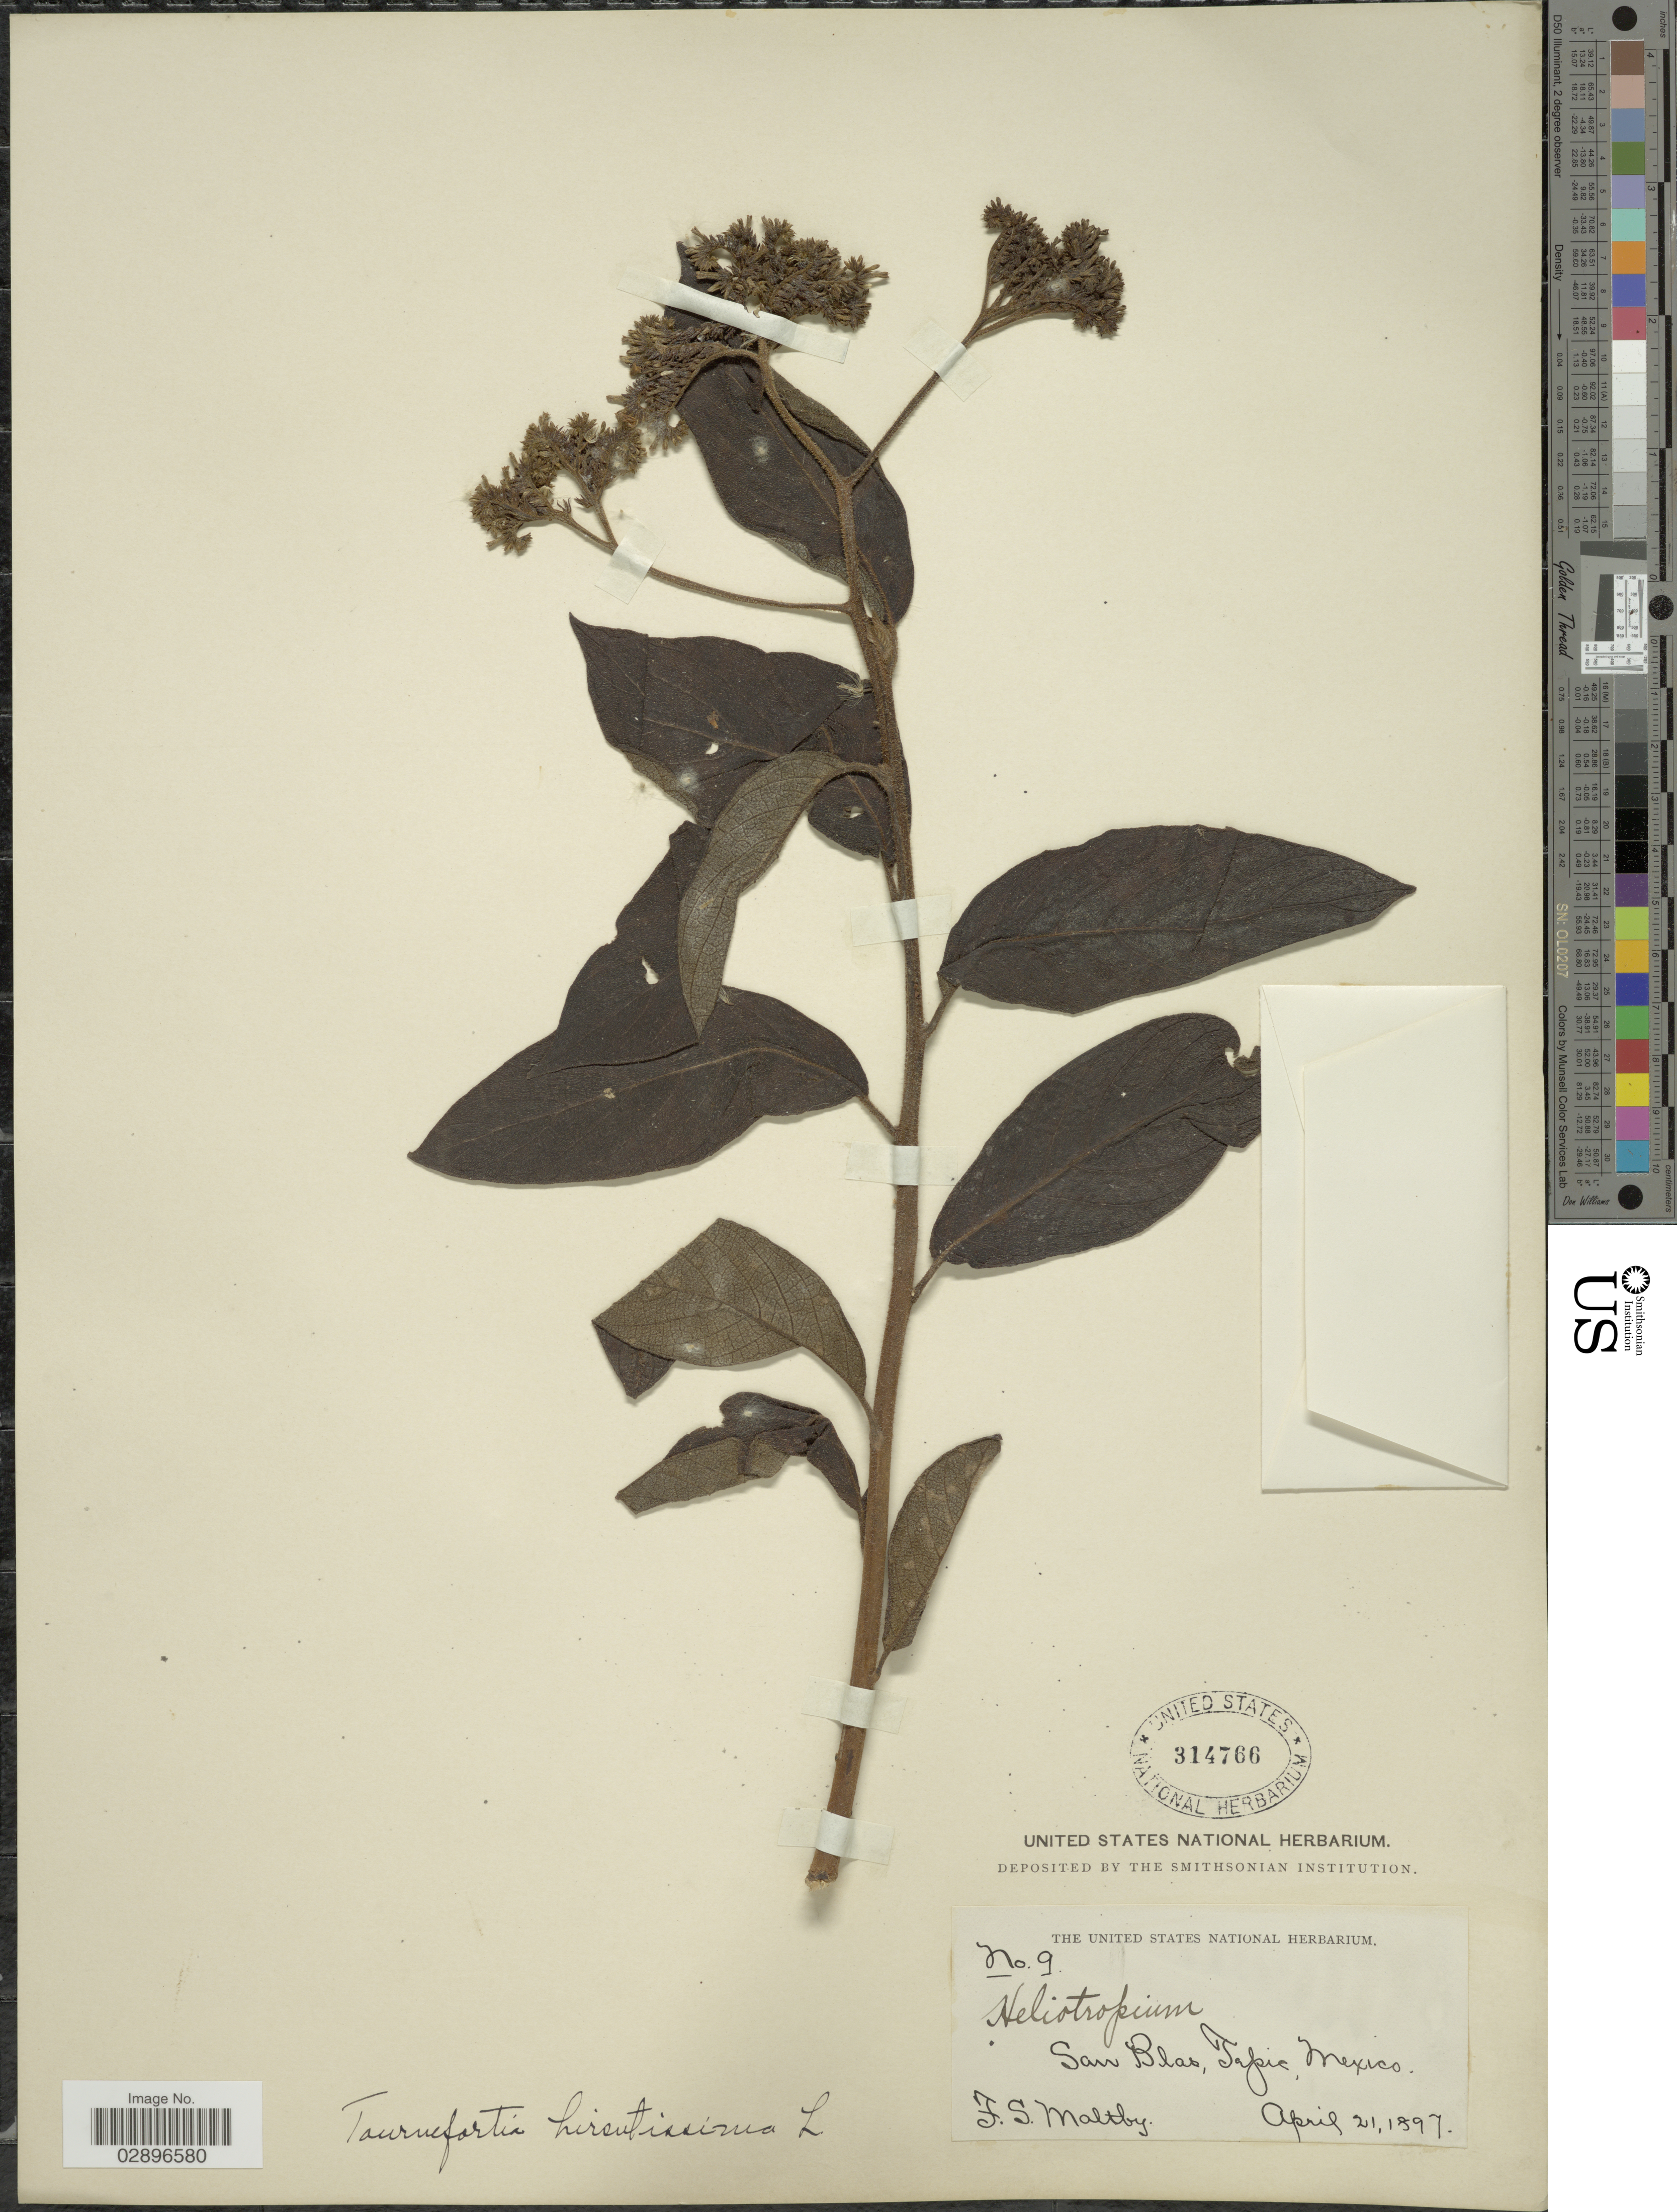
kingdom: Plantae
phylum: Tracheophyta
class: Magnoliopsida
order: Boraginales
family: Heliotropiaceae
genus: Tournefortia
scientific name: Tournefortia hirsutissima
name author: L.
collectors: F. S. Maltby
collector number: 9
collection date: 1897-04-21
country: Mexico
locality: San Blas, Tepic.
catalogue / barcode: US 314766